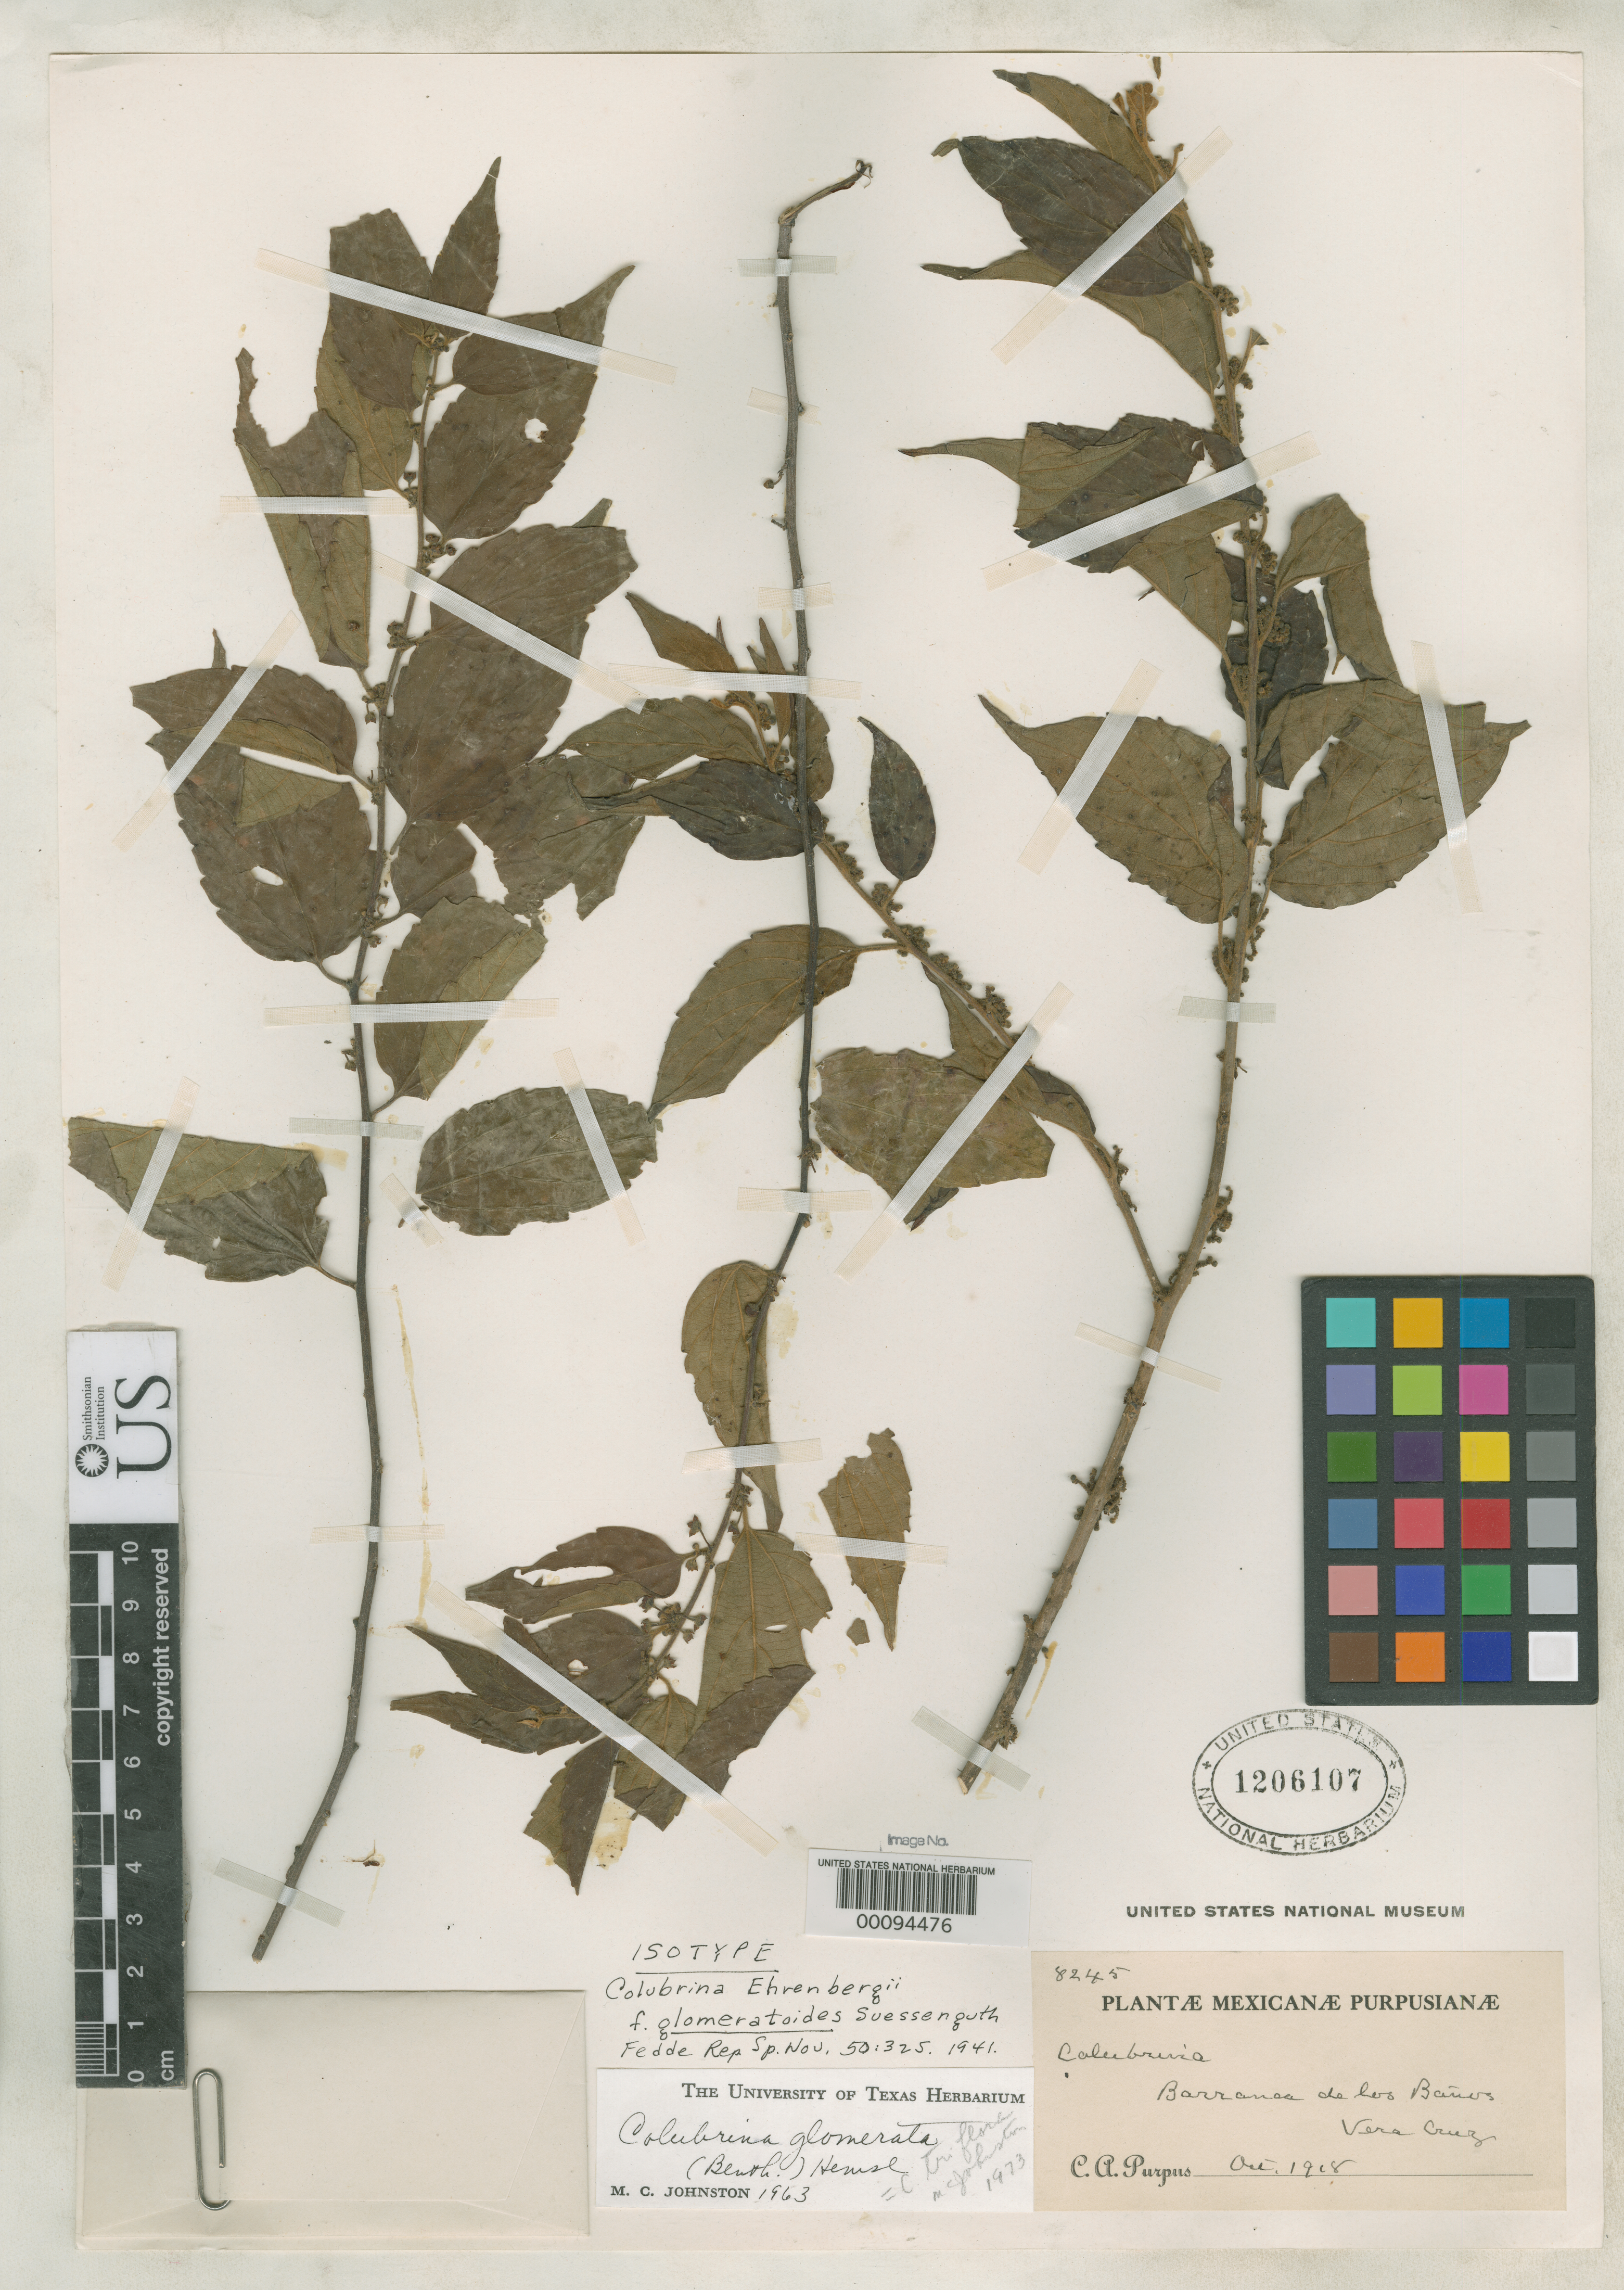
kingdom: Plantae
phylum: Tracheophyta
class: Magnoliopsida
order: Rosales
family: Rhamnaceae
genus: Colubrina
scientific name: Colubrina ehrenbergii f. glomeratoides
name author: Suess.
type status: Isotype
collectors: C. A. Purpus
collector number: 8245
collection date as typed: Oct 1918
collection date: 1918-10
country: Mexico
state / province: Veracruz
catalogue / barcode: US 1206107